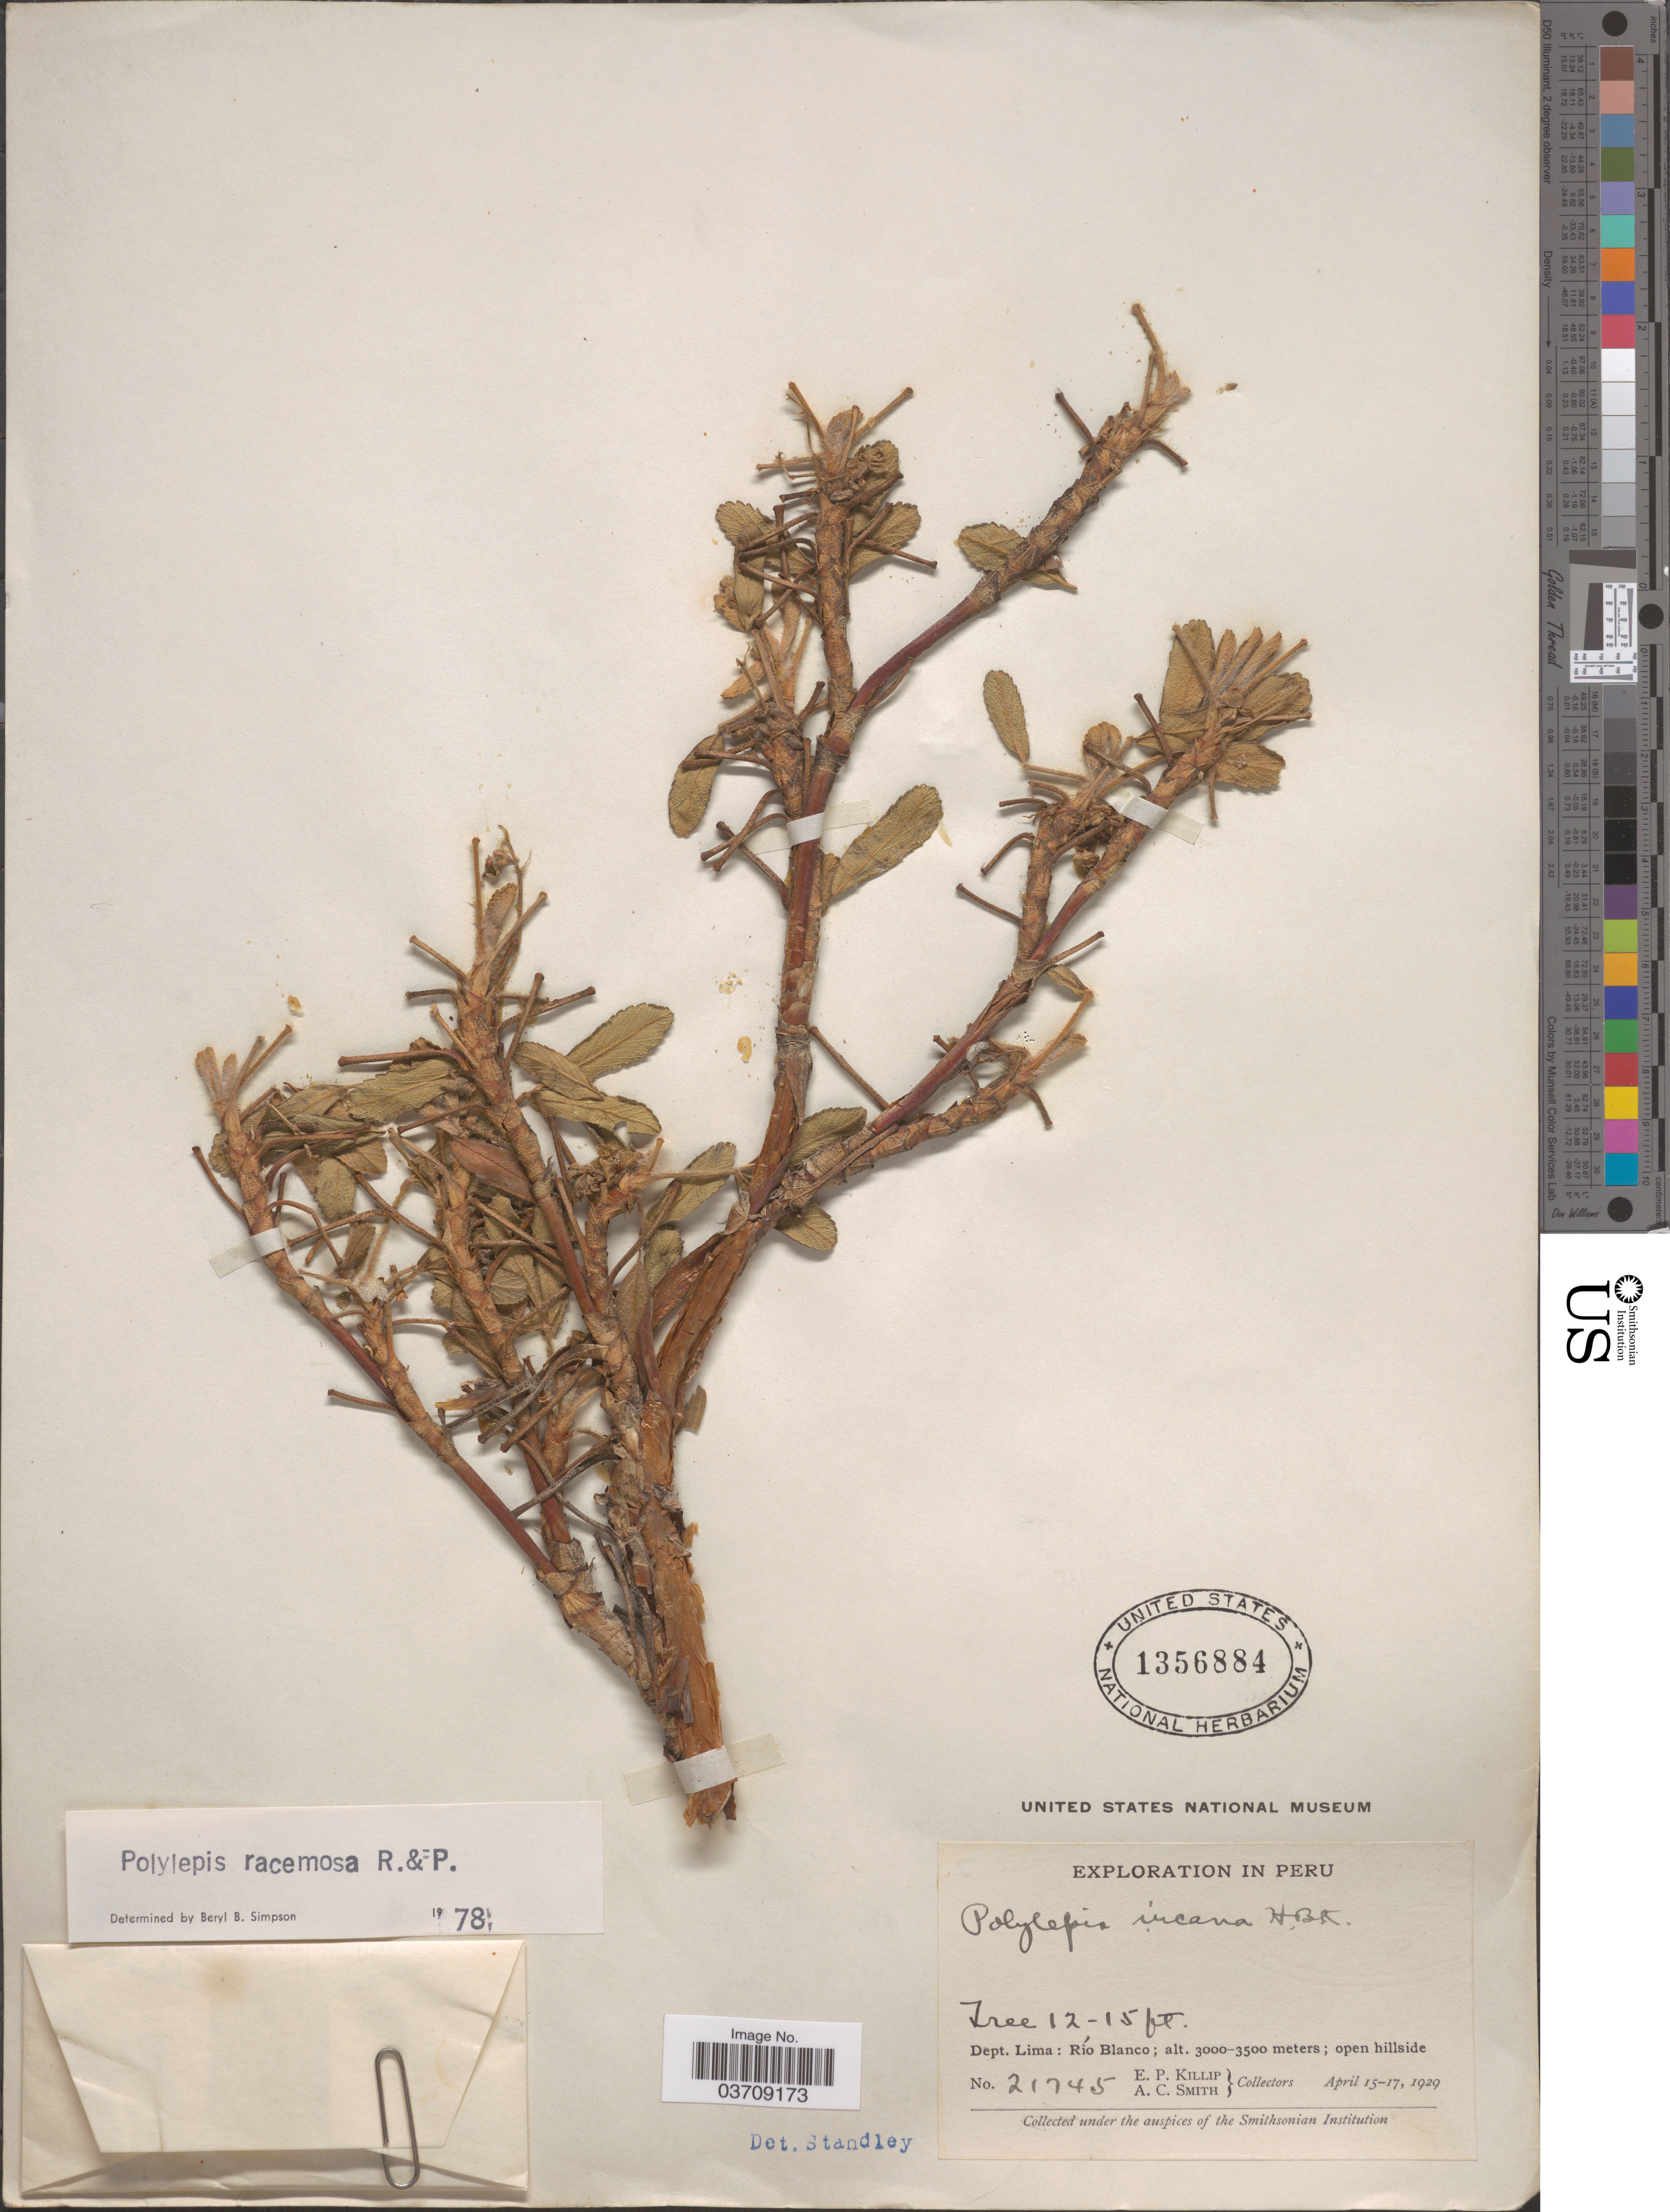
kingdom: Plantae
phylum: Tracheophyta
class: Magnoliopsida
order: Rosales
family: Rosaceae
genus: Polylepis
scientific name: Polylepis racemosa subsp. racemosa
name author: Ruiz & Pav.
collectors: E. P. Killip & A. C. Smith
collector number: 21745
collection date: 1929-04-15/1929-04-17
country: Peru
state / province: Lima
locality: Dept. Lima: Río Blanco.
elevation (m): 3000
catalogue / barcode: US 1356884